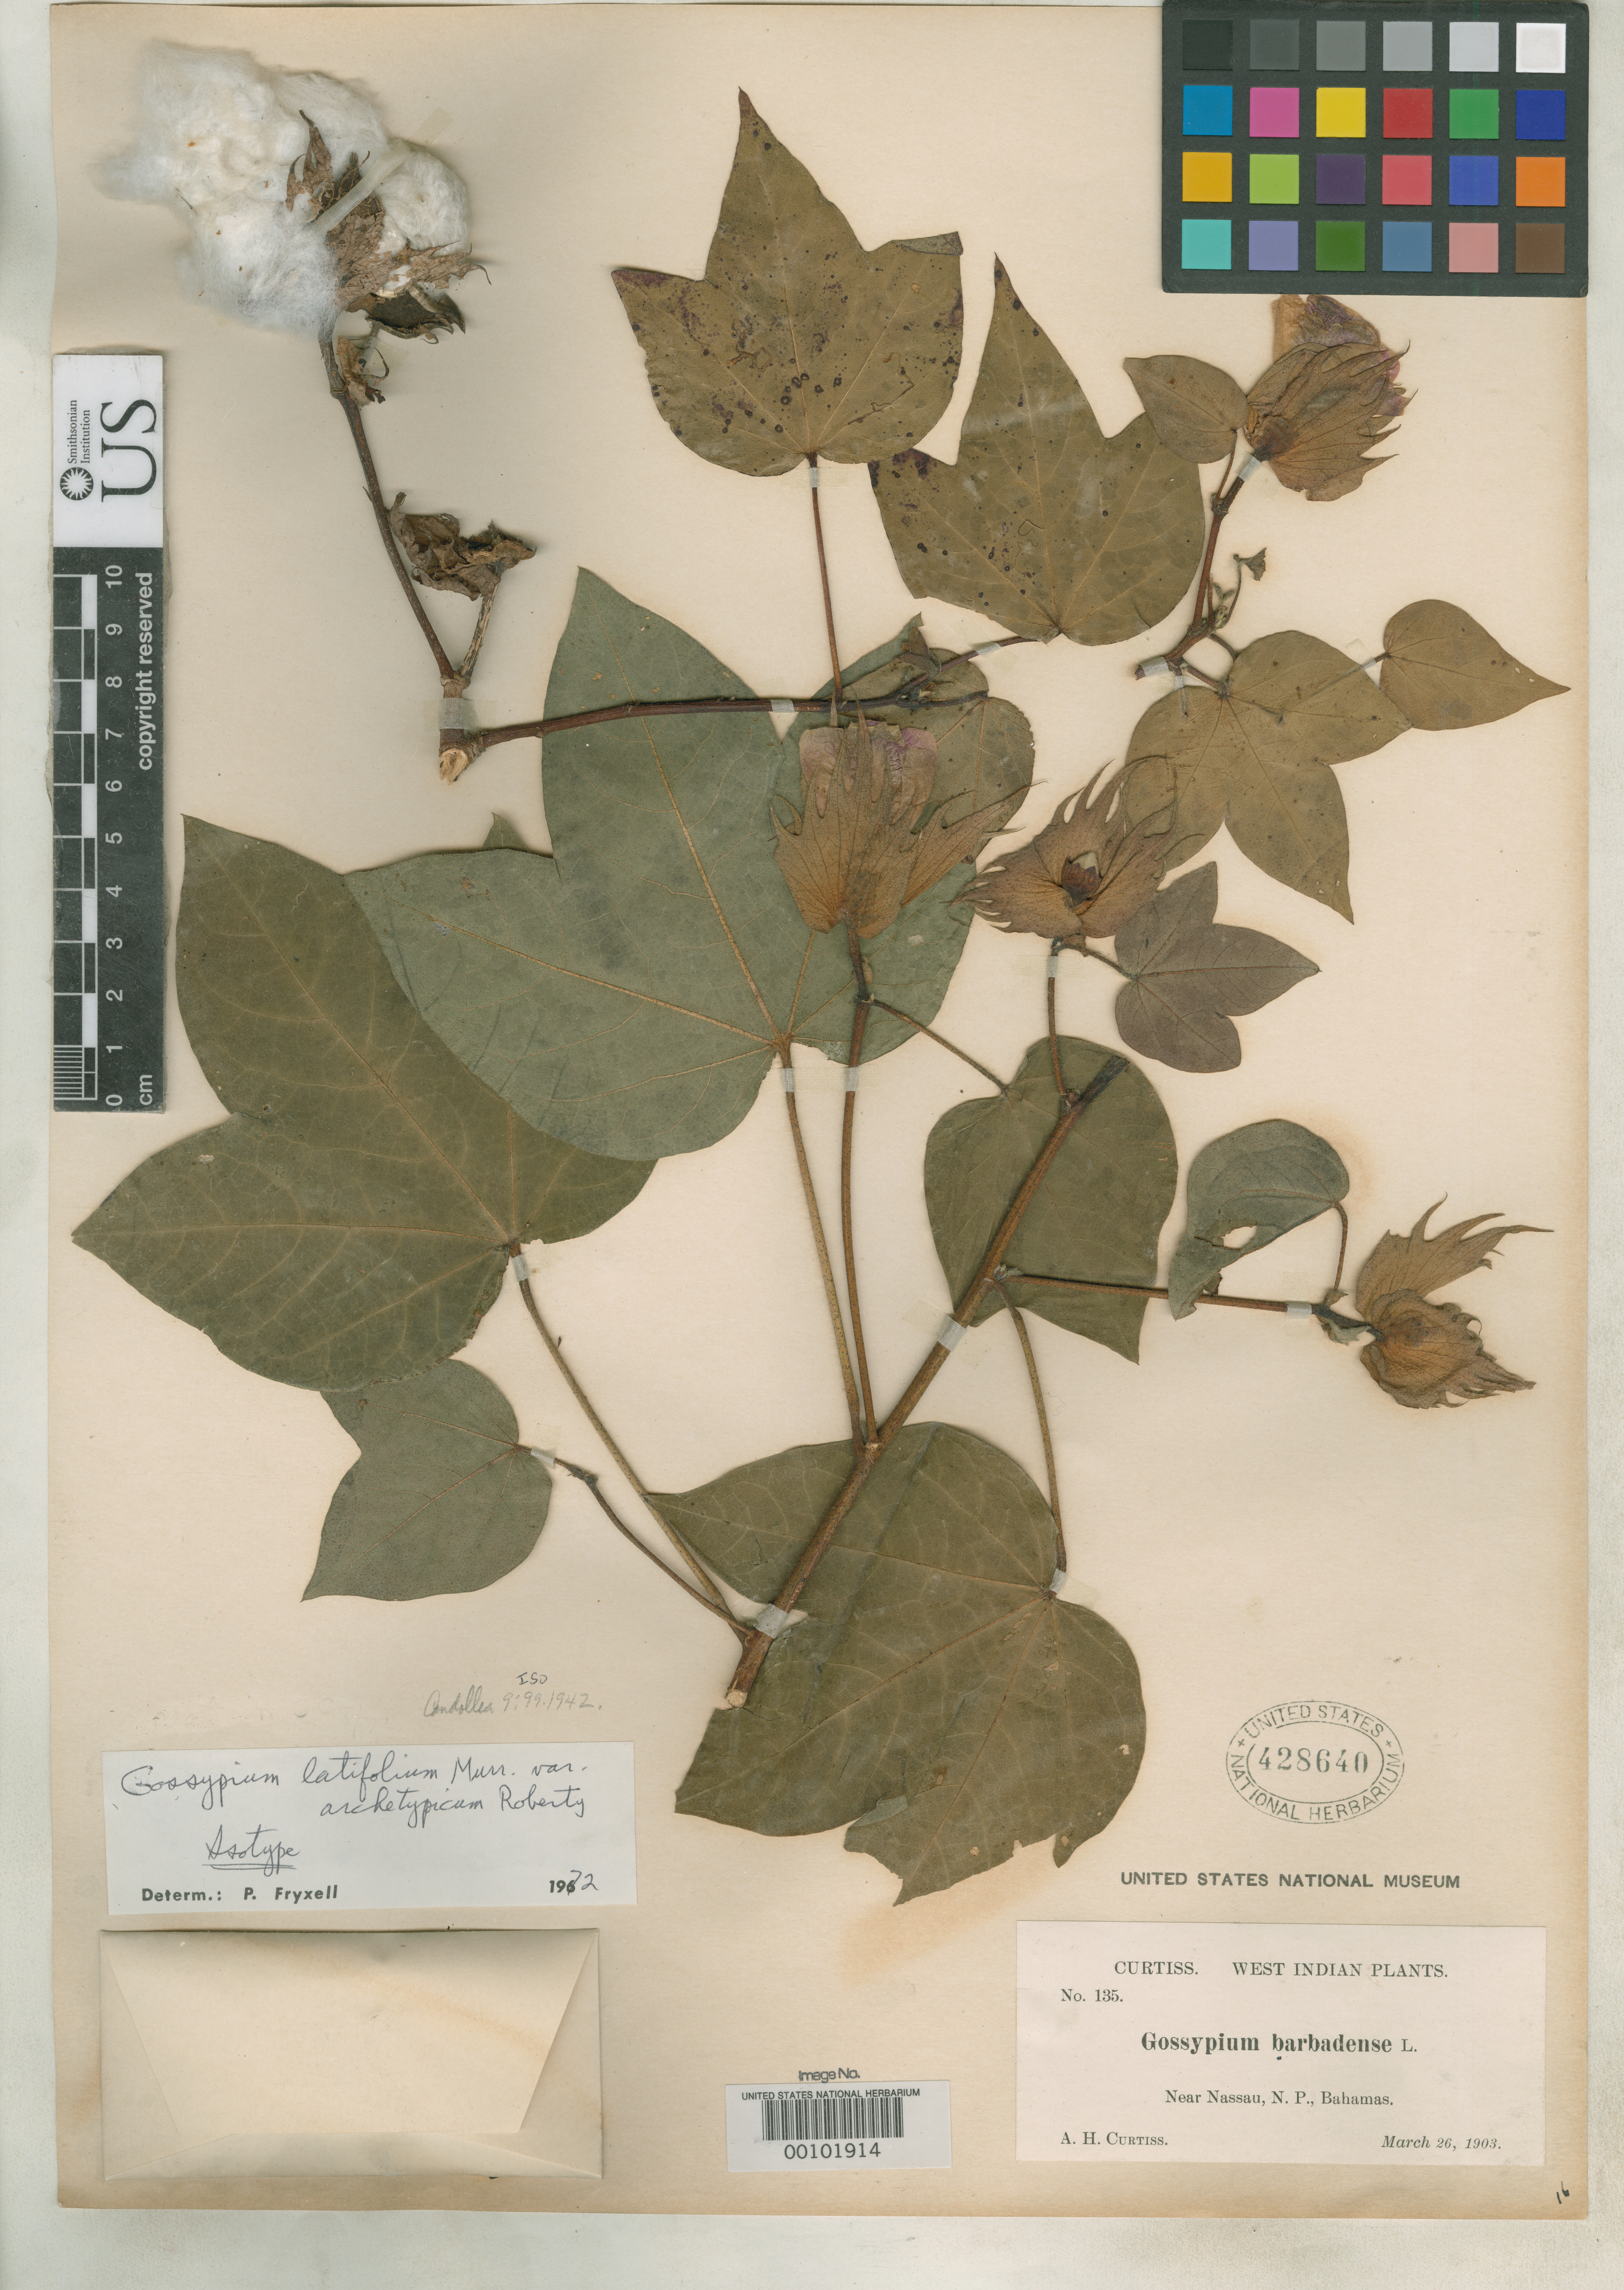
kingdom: Plantae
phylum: Tracheophyta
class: Magnoliopsida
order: Malvales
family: Malvaceae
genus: Gossypium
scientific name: Gossypium latifolium var. archetypicum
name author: Roberty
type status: Isotype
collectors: A. H. Curtiss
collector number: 135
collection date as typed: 26 Mar 1903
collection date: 1903-03-26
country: Bahamas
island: New Providence Island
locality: Near Nassau.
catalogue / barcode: US 428640